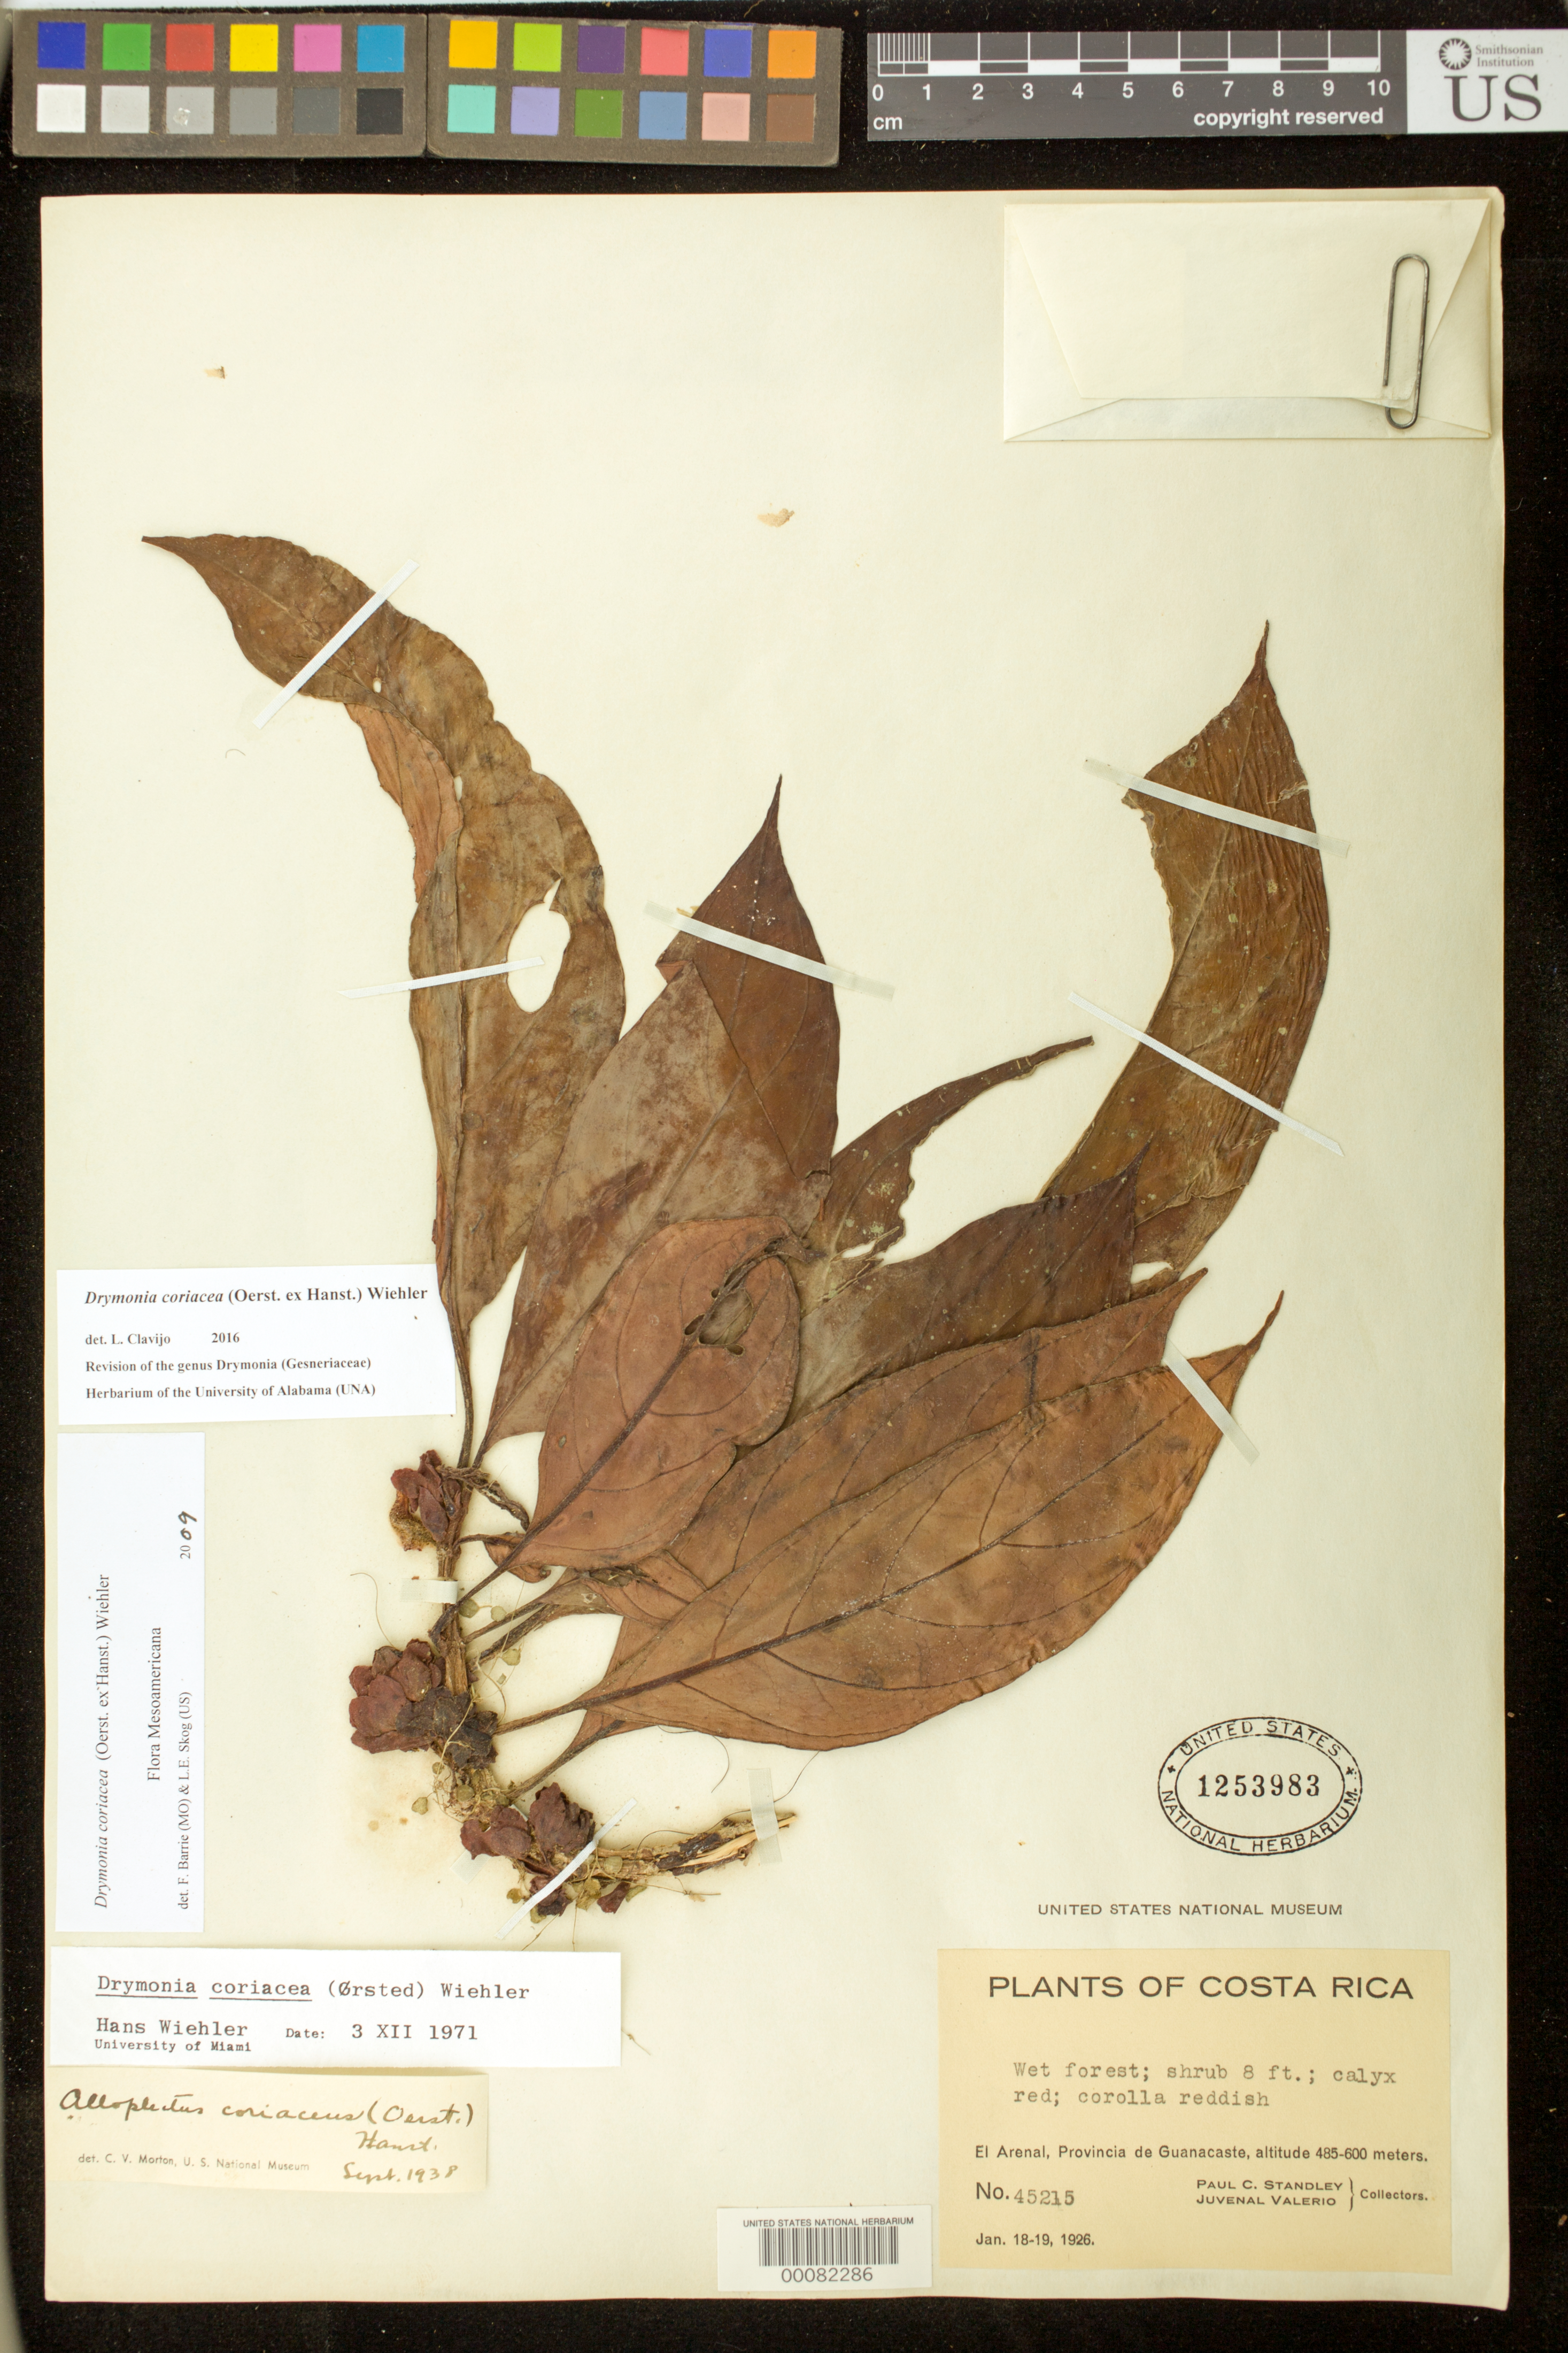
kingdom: Plantae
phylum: Tracheophyta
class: Magnoliopsida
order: Lamiales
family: Gesneriaceae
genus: Drymonia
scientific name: Drymonia coriacea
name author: (Oerst. ex Hanst.) Wiehler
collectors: P. C. Standley & J. Valerio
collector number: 45215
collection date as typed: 18-19 Jan 1926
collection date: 1926-01-18/1926-01-19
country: Costa Rica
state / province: Guanacaste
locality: El Arenal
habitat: Wet forest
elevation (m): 485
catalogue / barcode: US 1253983